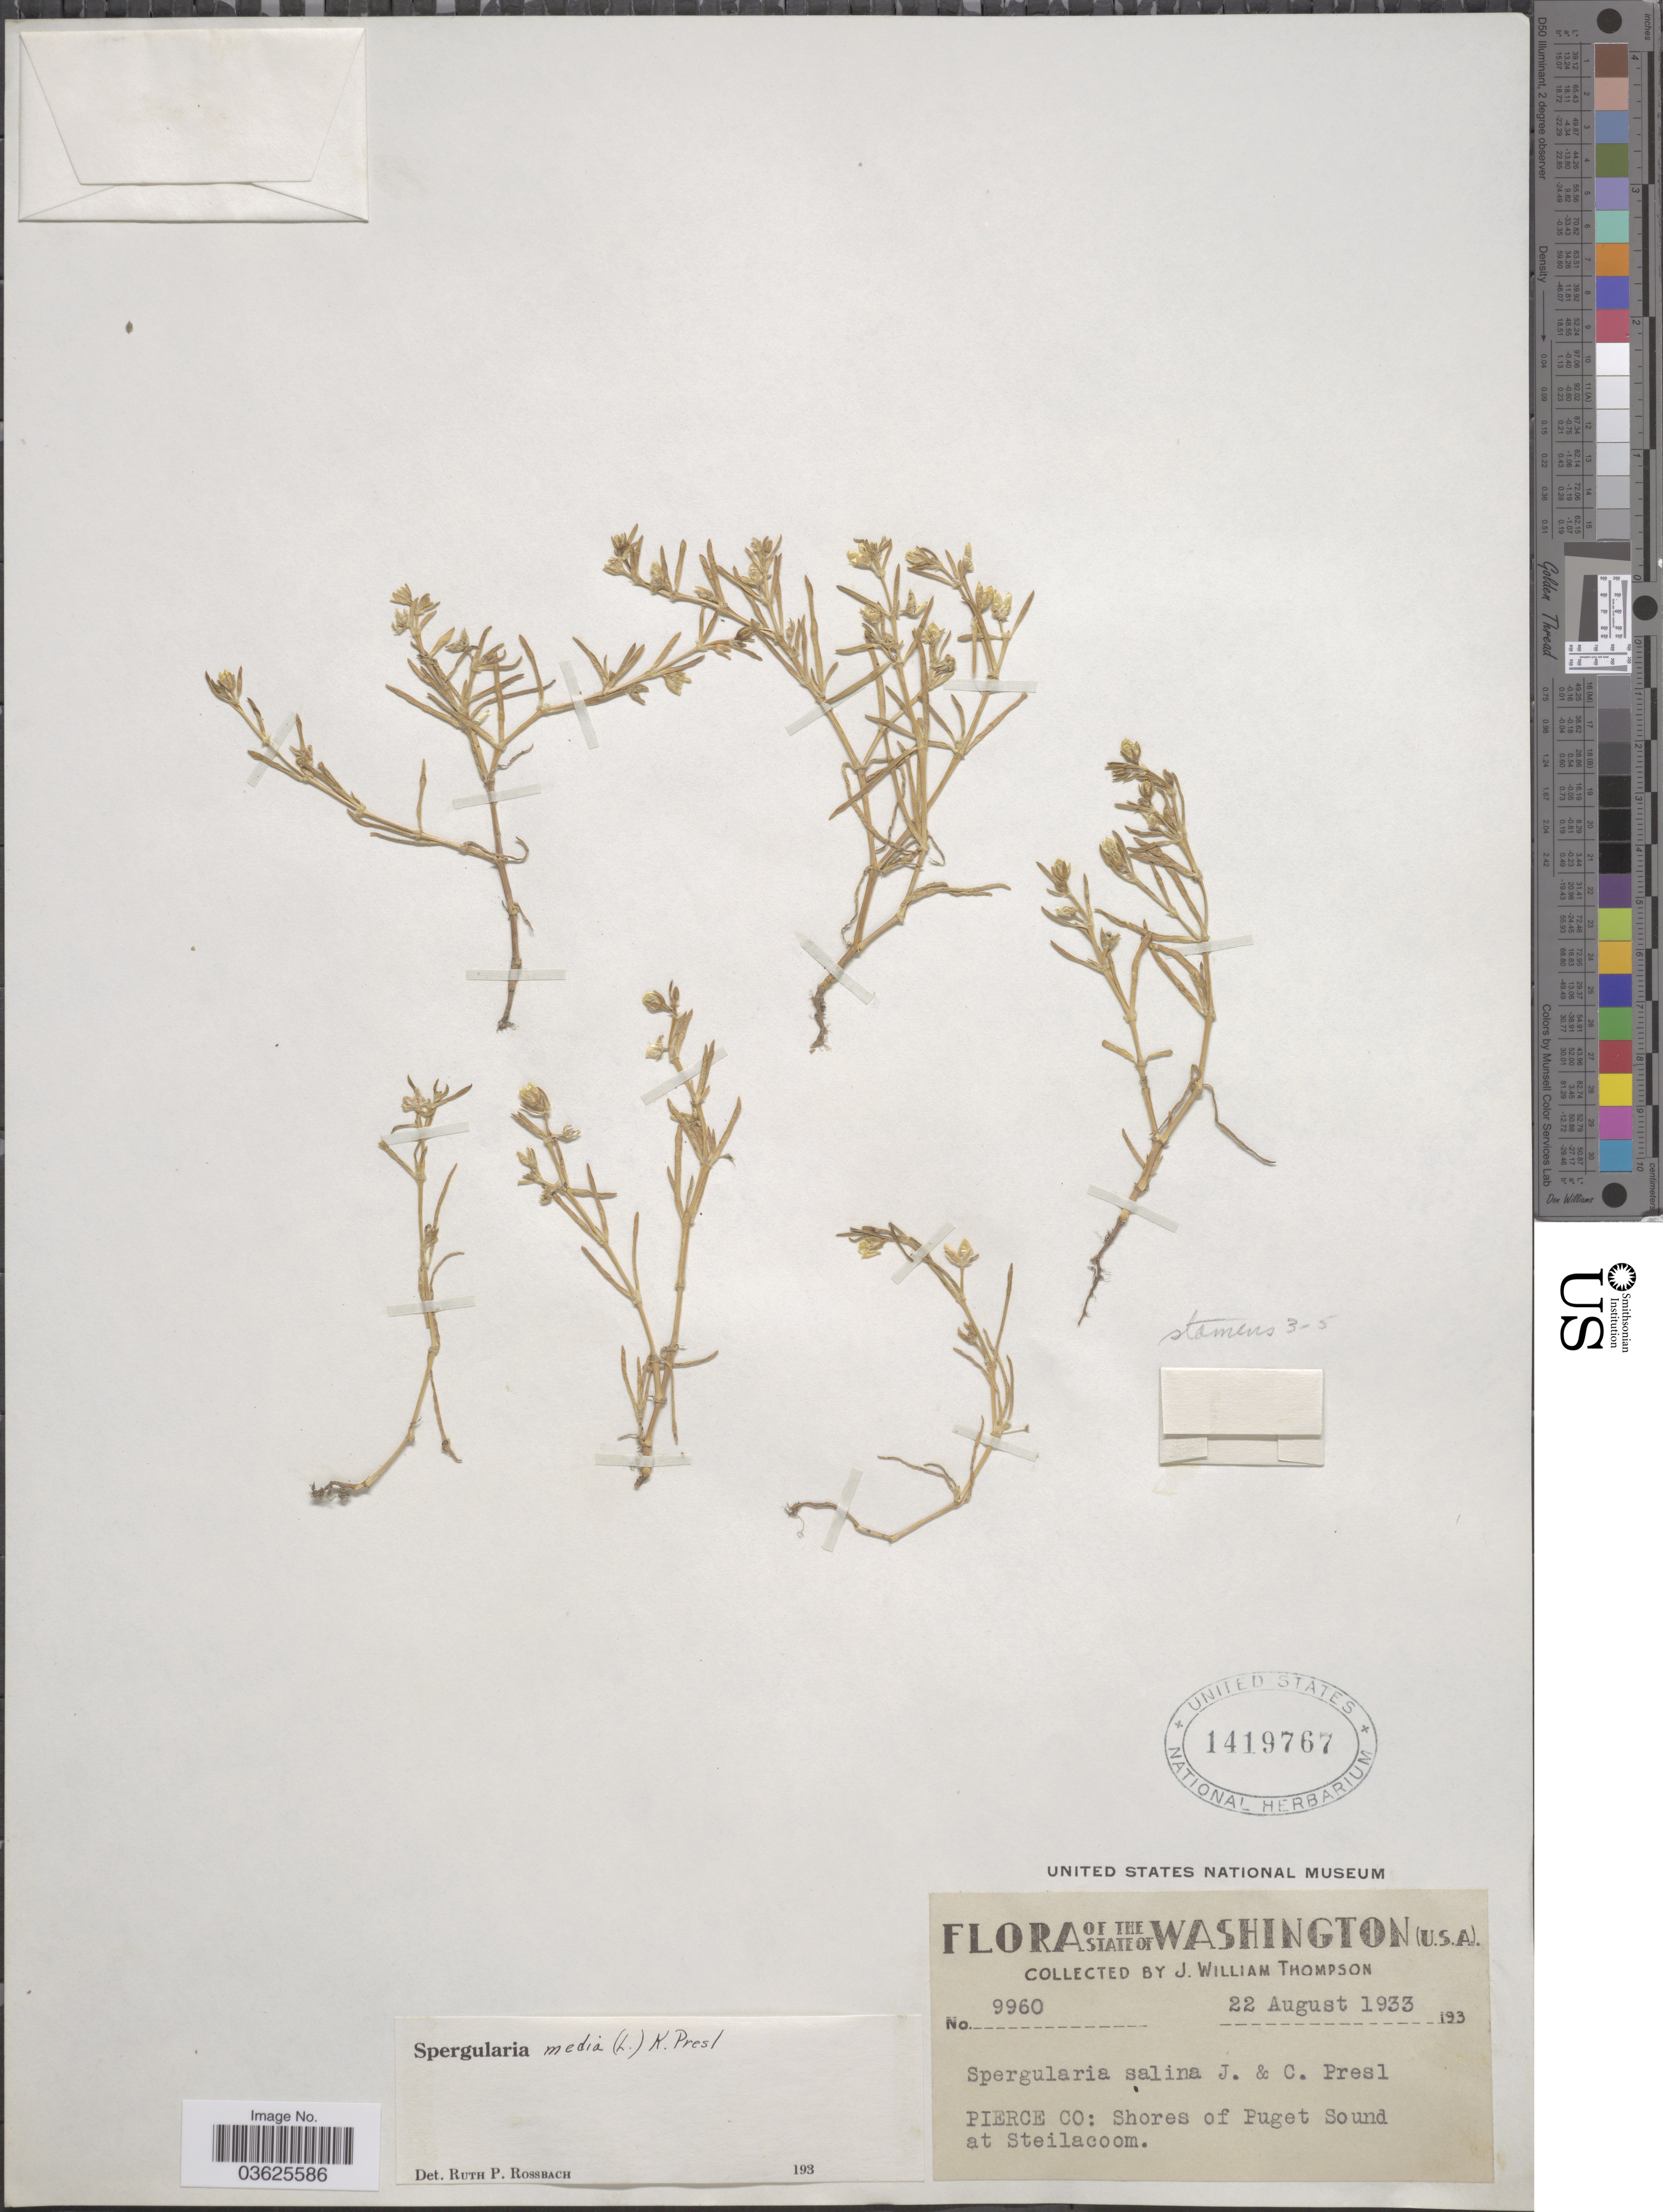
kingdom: Plantae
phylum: Tracheophyta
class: Magnoliopsida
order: Caryophyllales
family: Caryophyllaceae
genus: Spergularia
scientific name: Spergularia media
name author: (L.) C. Presl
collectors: J. W. Thompson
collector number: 9960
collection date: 1933-08-22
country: United States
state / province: Washington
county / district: Pierce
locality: Pierce Co: Shores of Puget Sound at Steilacoom.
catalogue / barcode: US 1419767